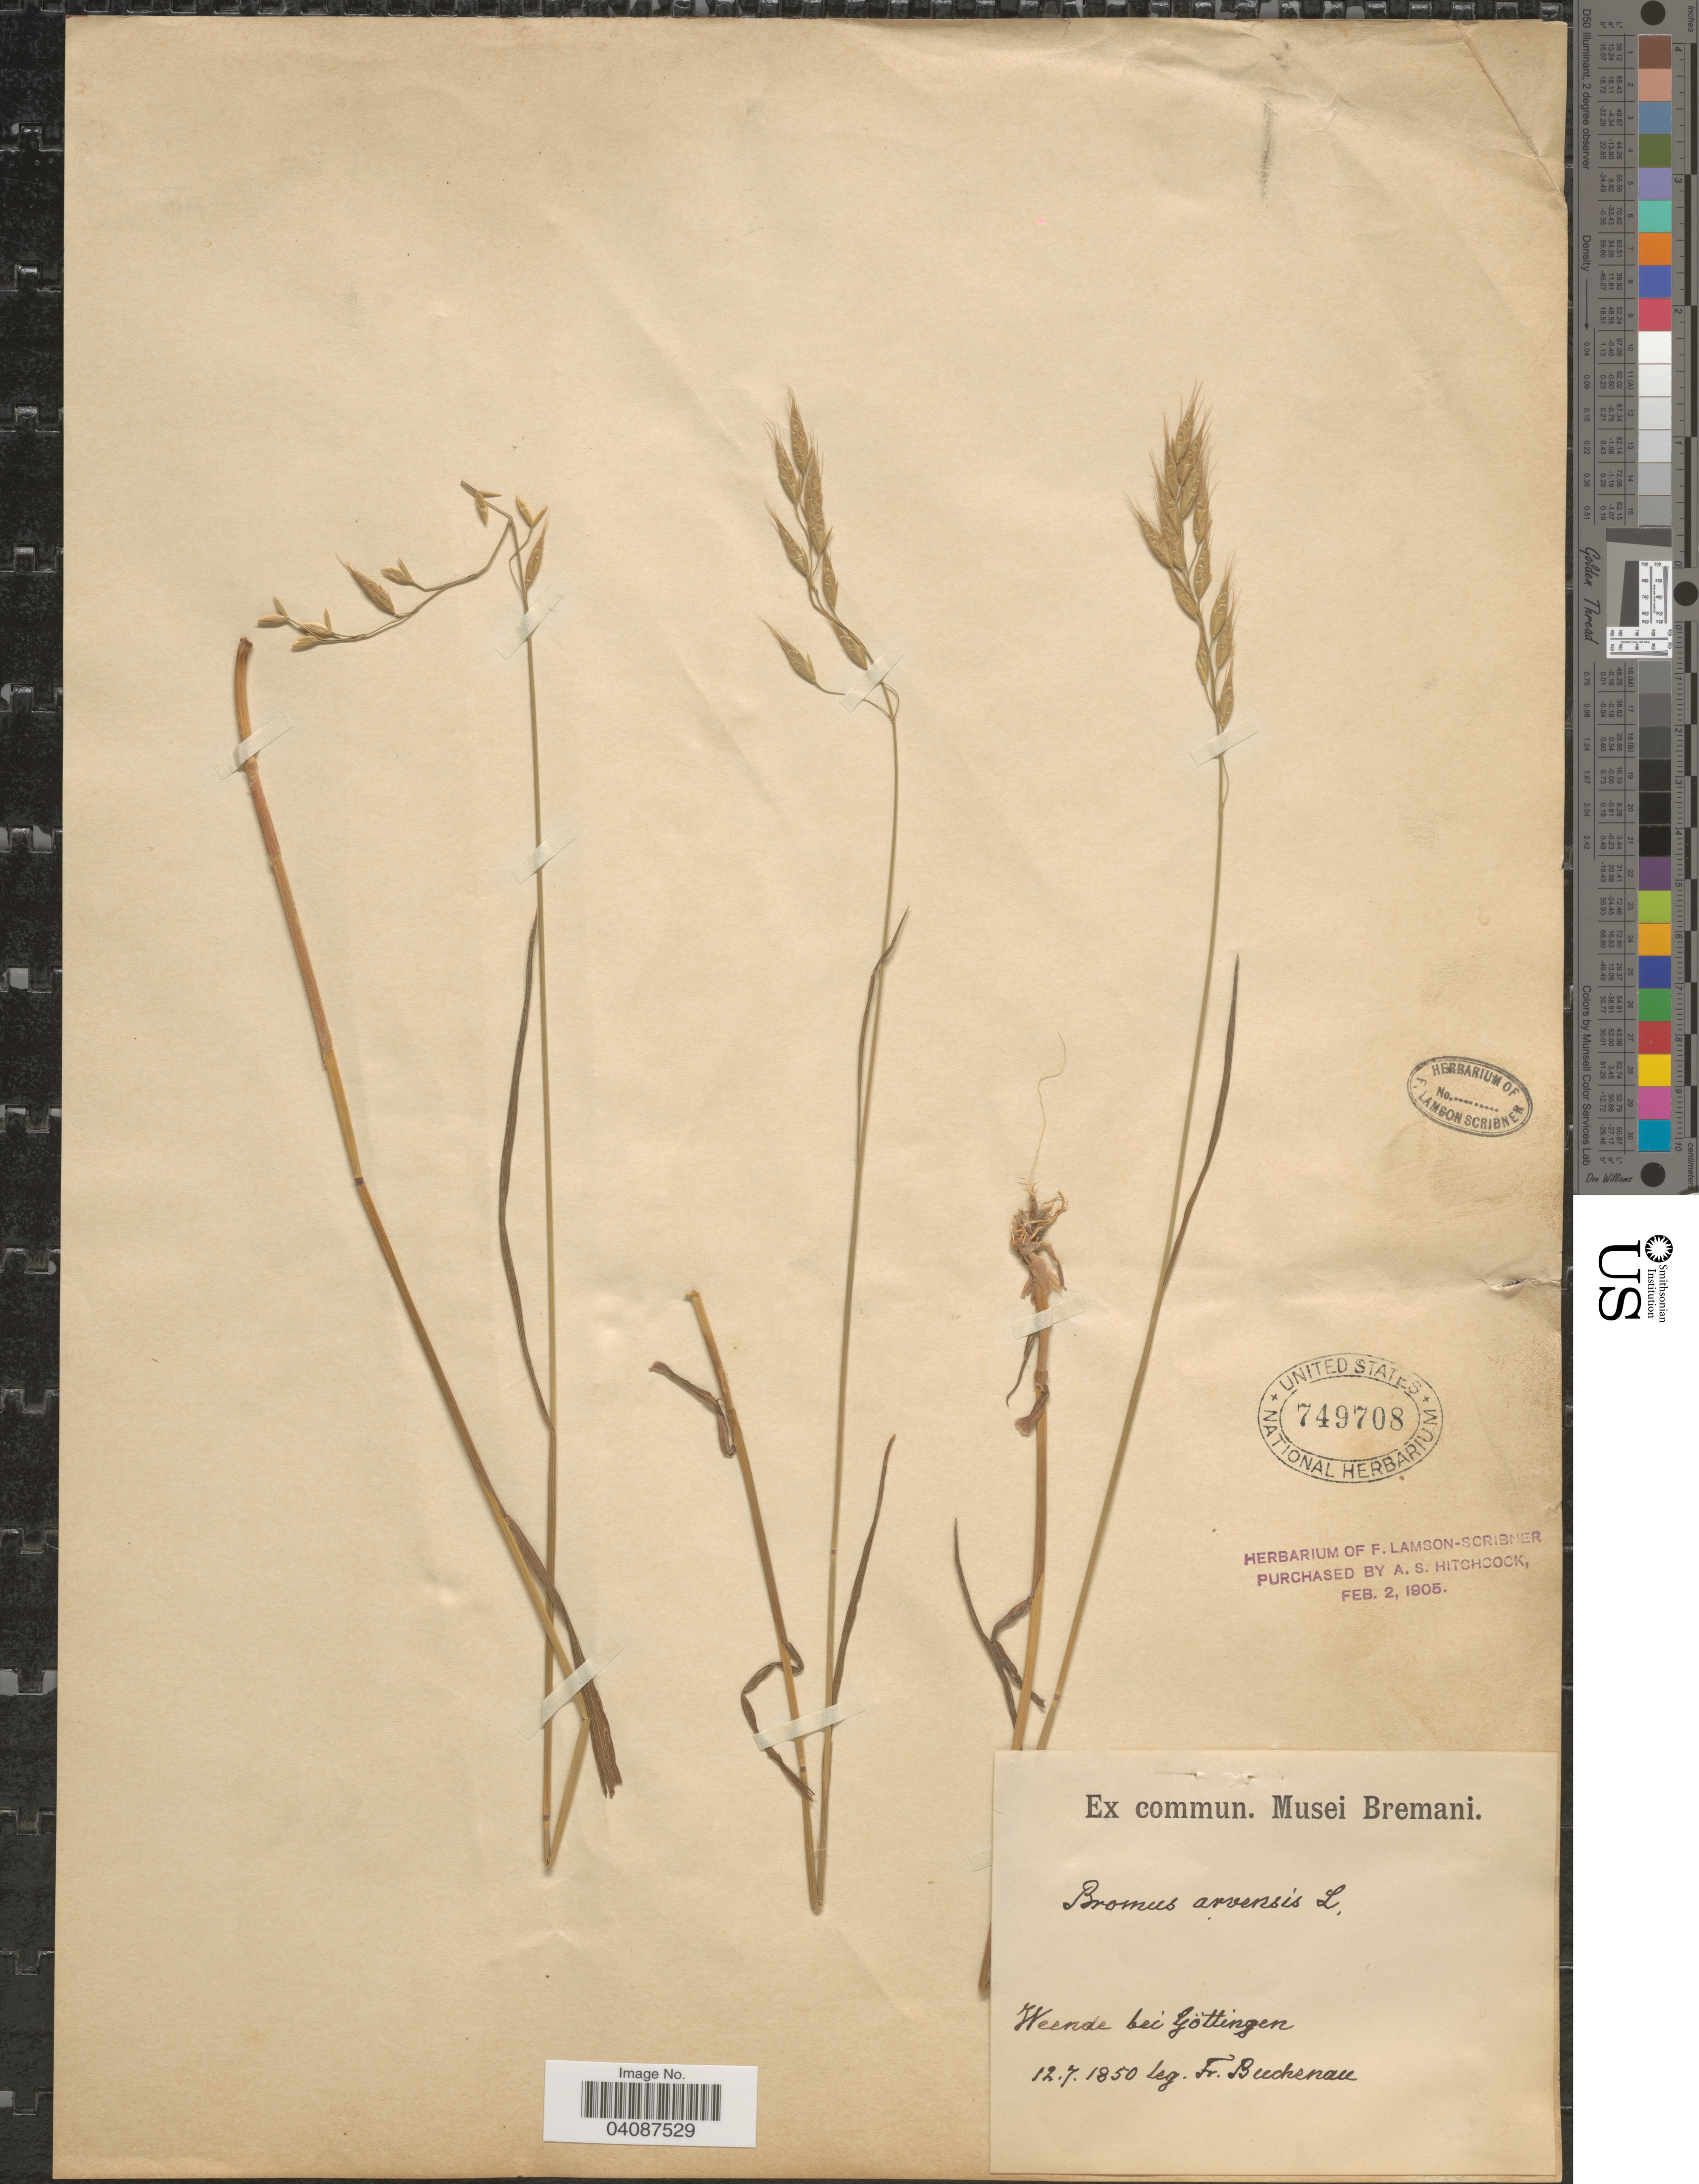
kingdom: Plantae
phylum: Tracheophyta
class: Liliopsida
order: Poales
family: Poaceae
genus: Bromus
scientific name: Bromus arvensis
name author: L.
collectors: F. Buchenau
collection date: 1850-07-12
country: Germany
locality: Weende bei Göttingen.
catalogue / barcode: US 749708